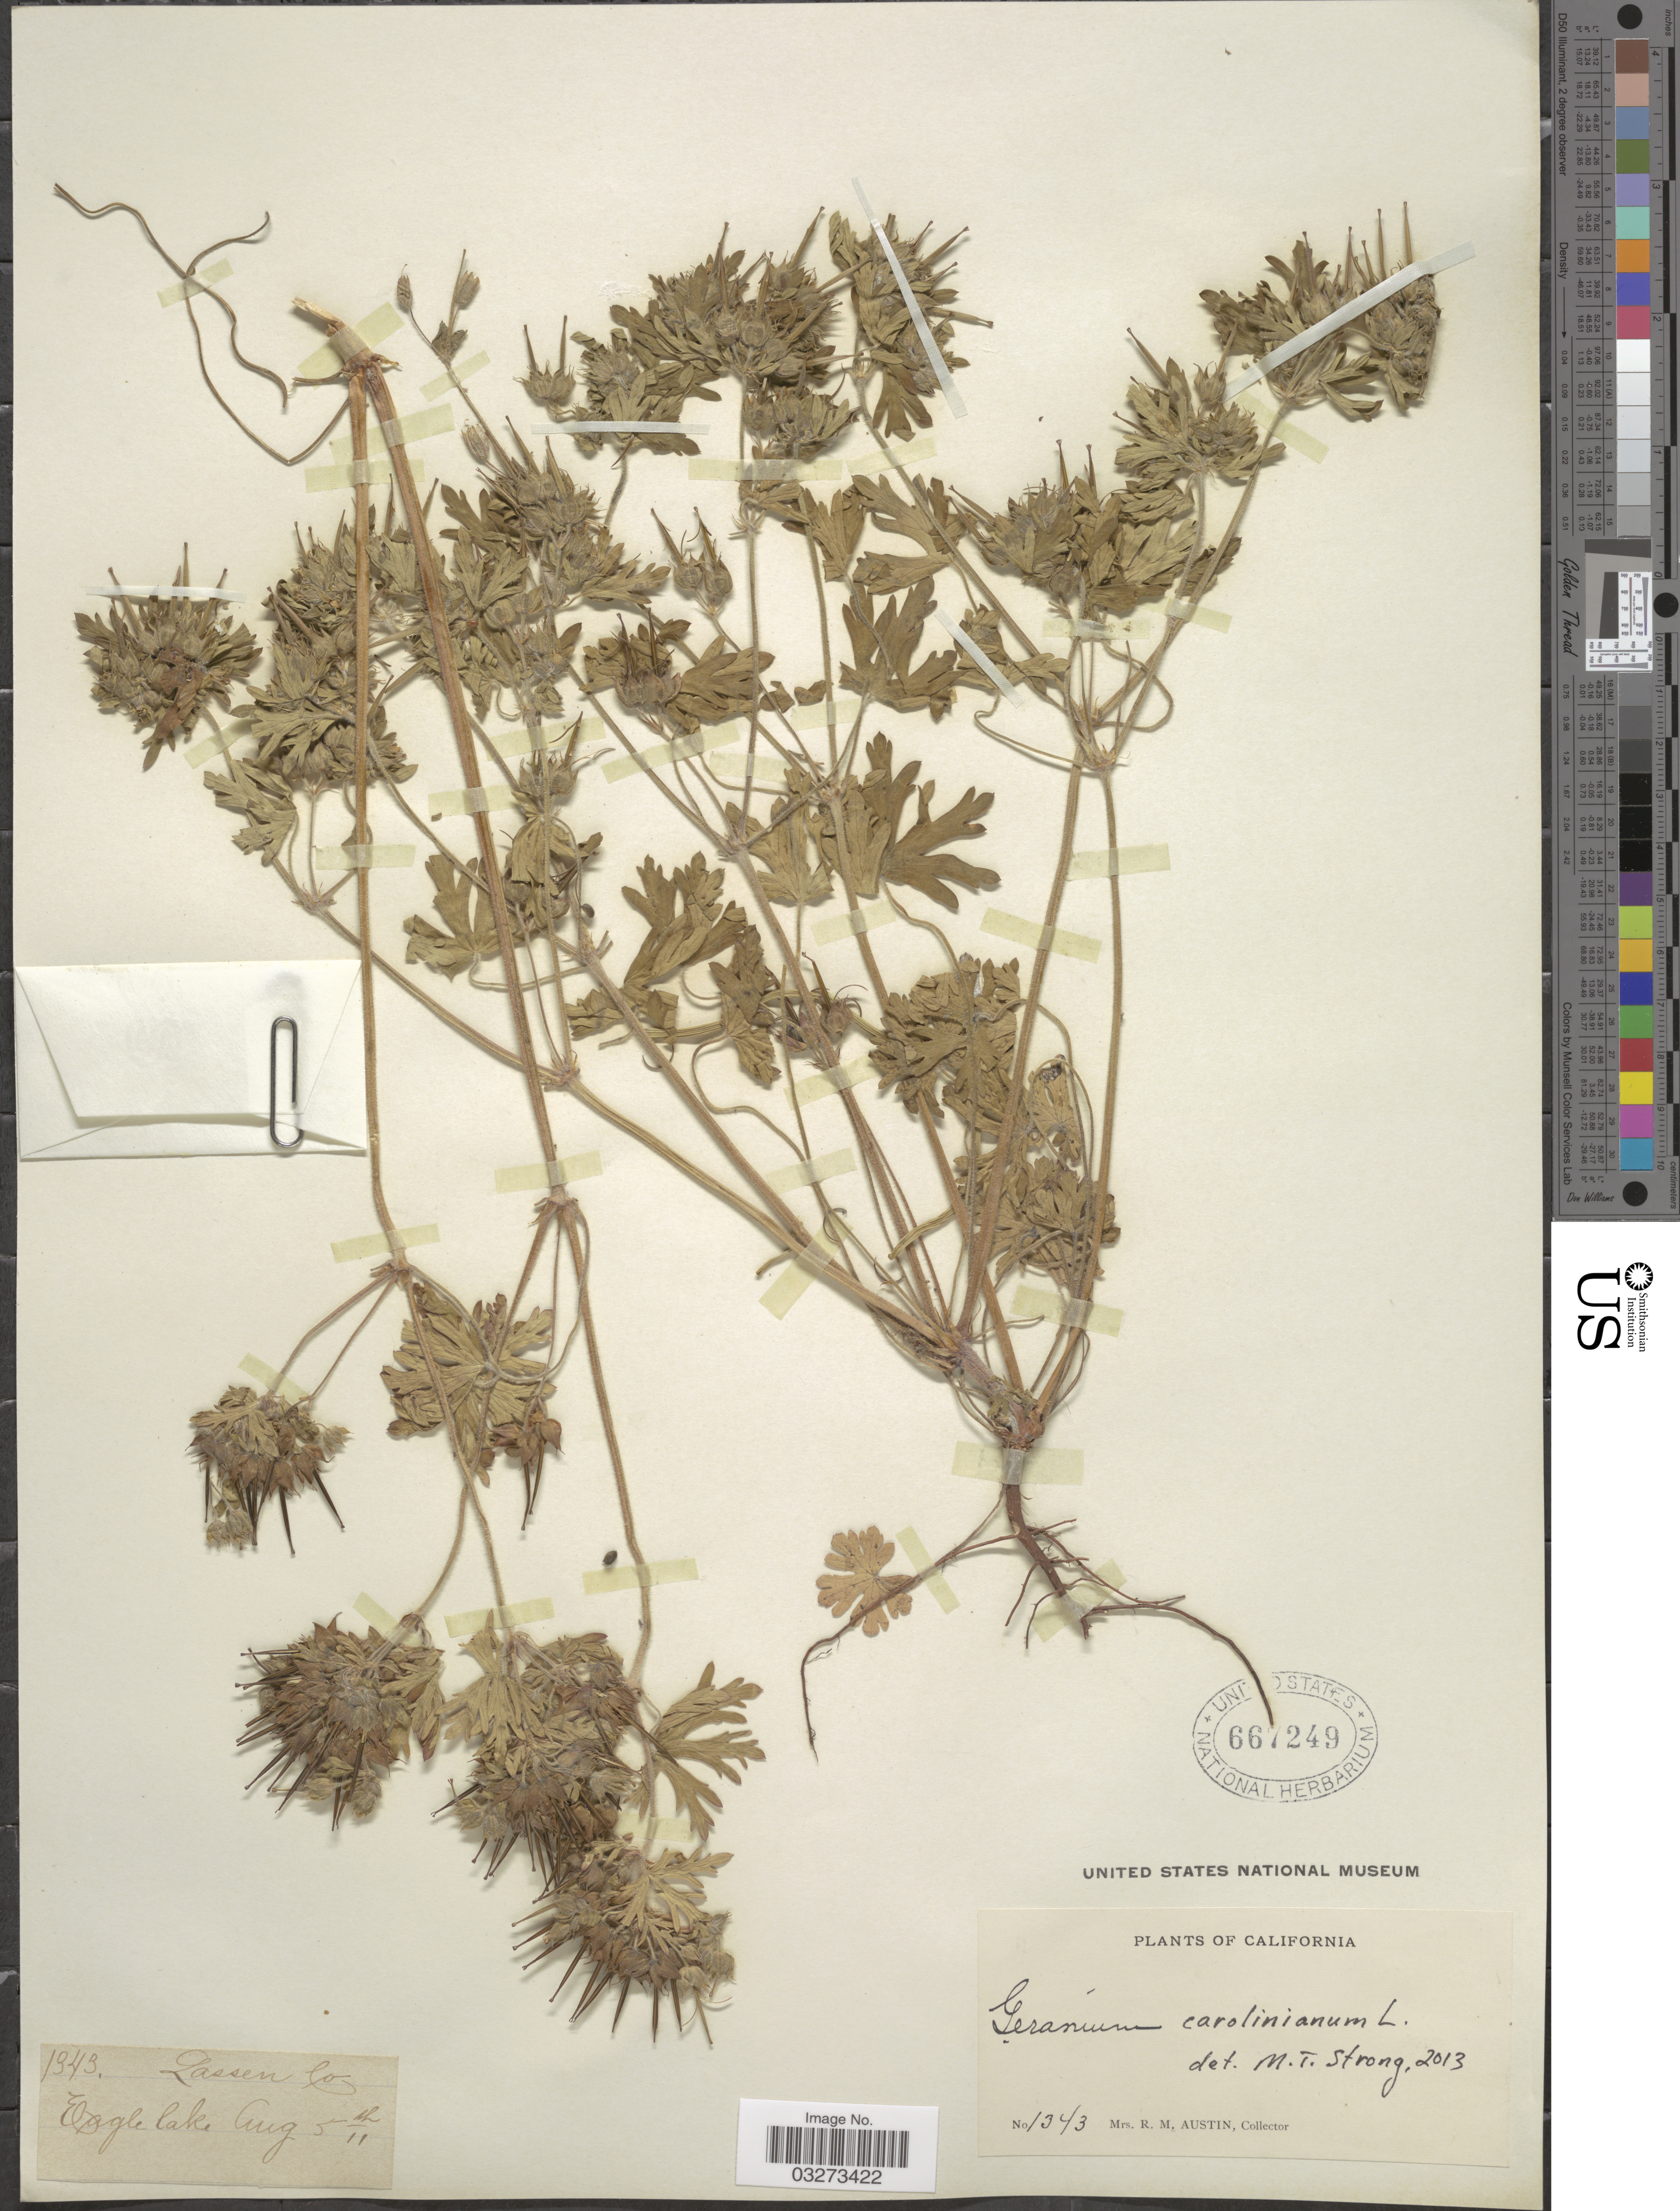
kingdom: Plantae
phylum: Tracheophyta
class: Magnoliopsida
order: Geraniales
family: Geraniaceae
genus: Geranium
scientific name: Geranium carolinianum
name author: L.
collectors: R. Austin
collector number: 1343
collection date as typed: Transcribed d/m/y: 5/8/11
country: United States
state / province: California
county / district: Lassen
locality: Lassen Co, Eagle Lake.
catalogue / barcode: US 667249